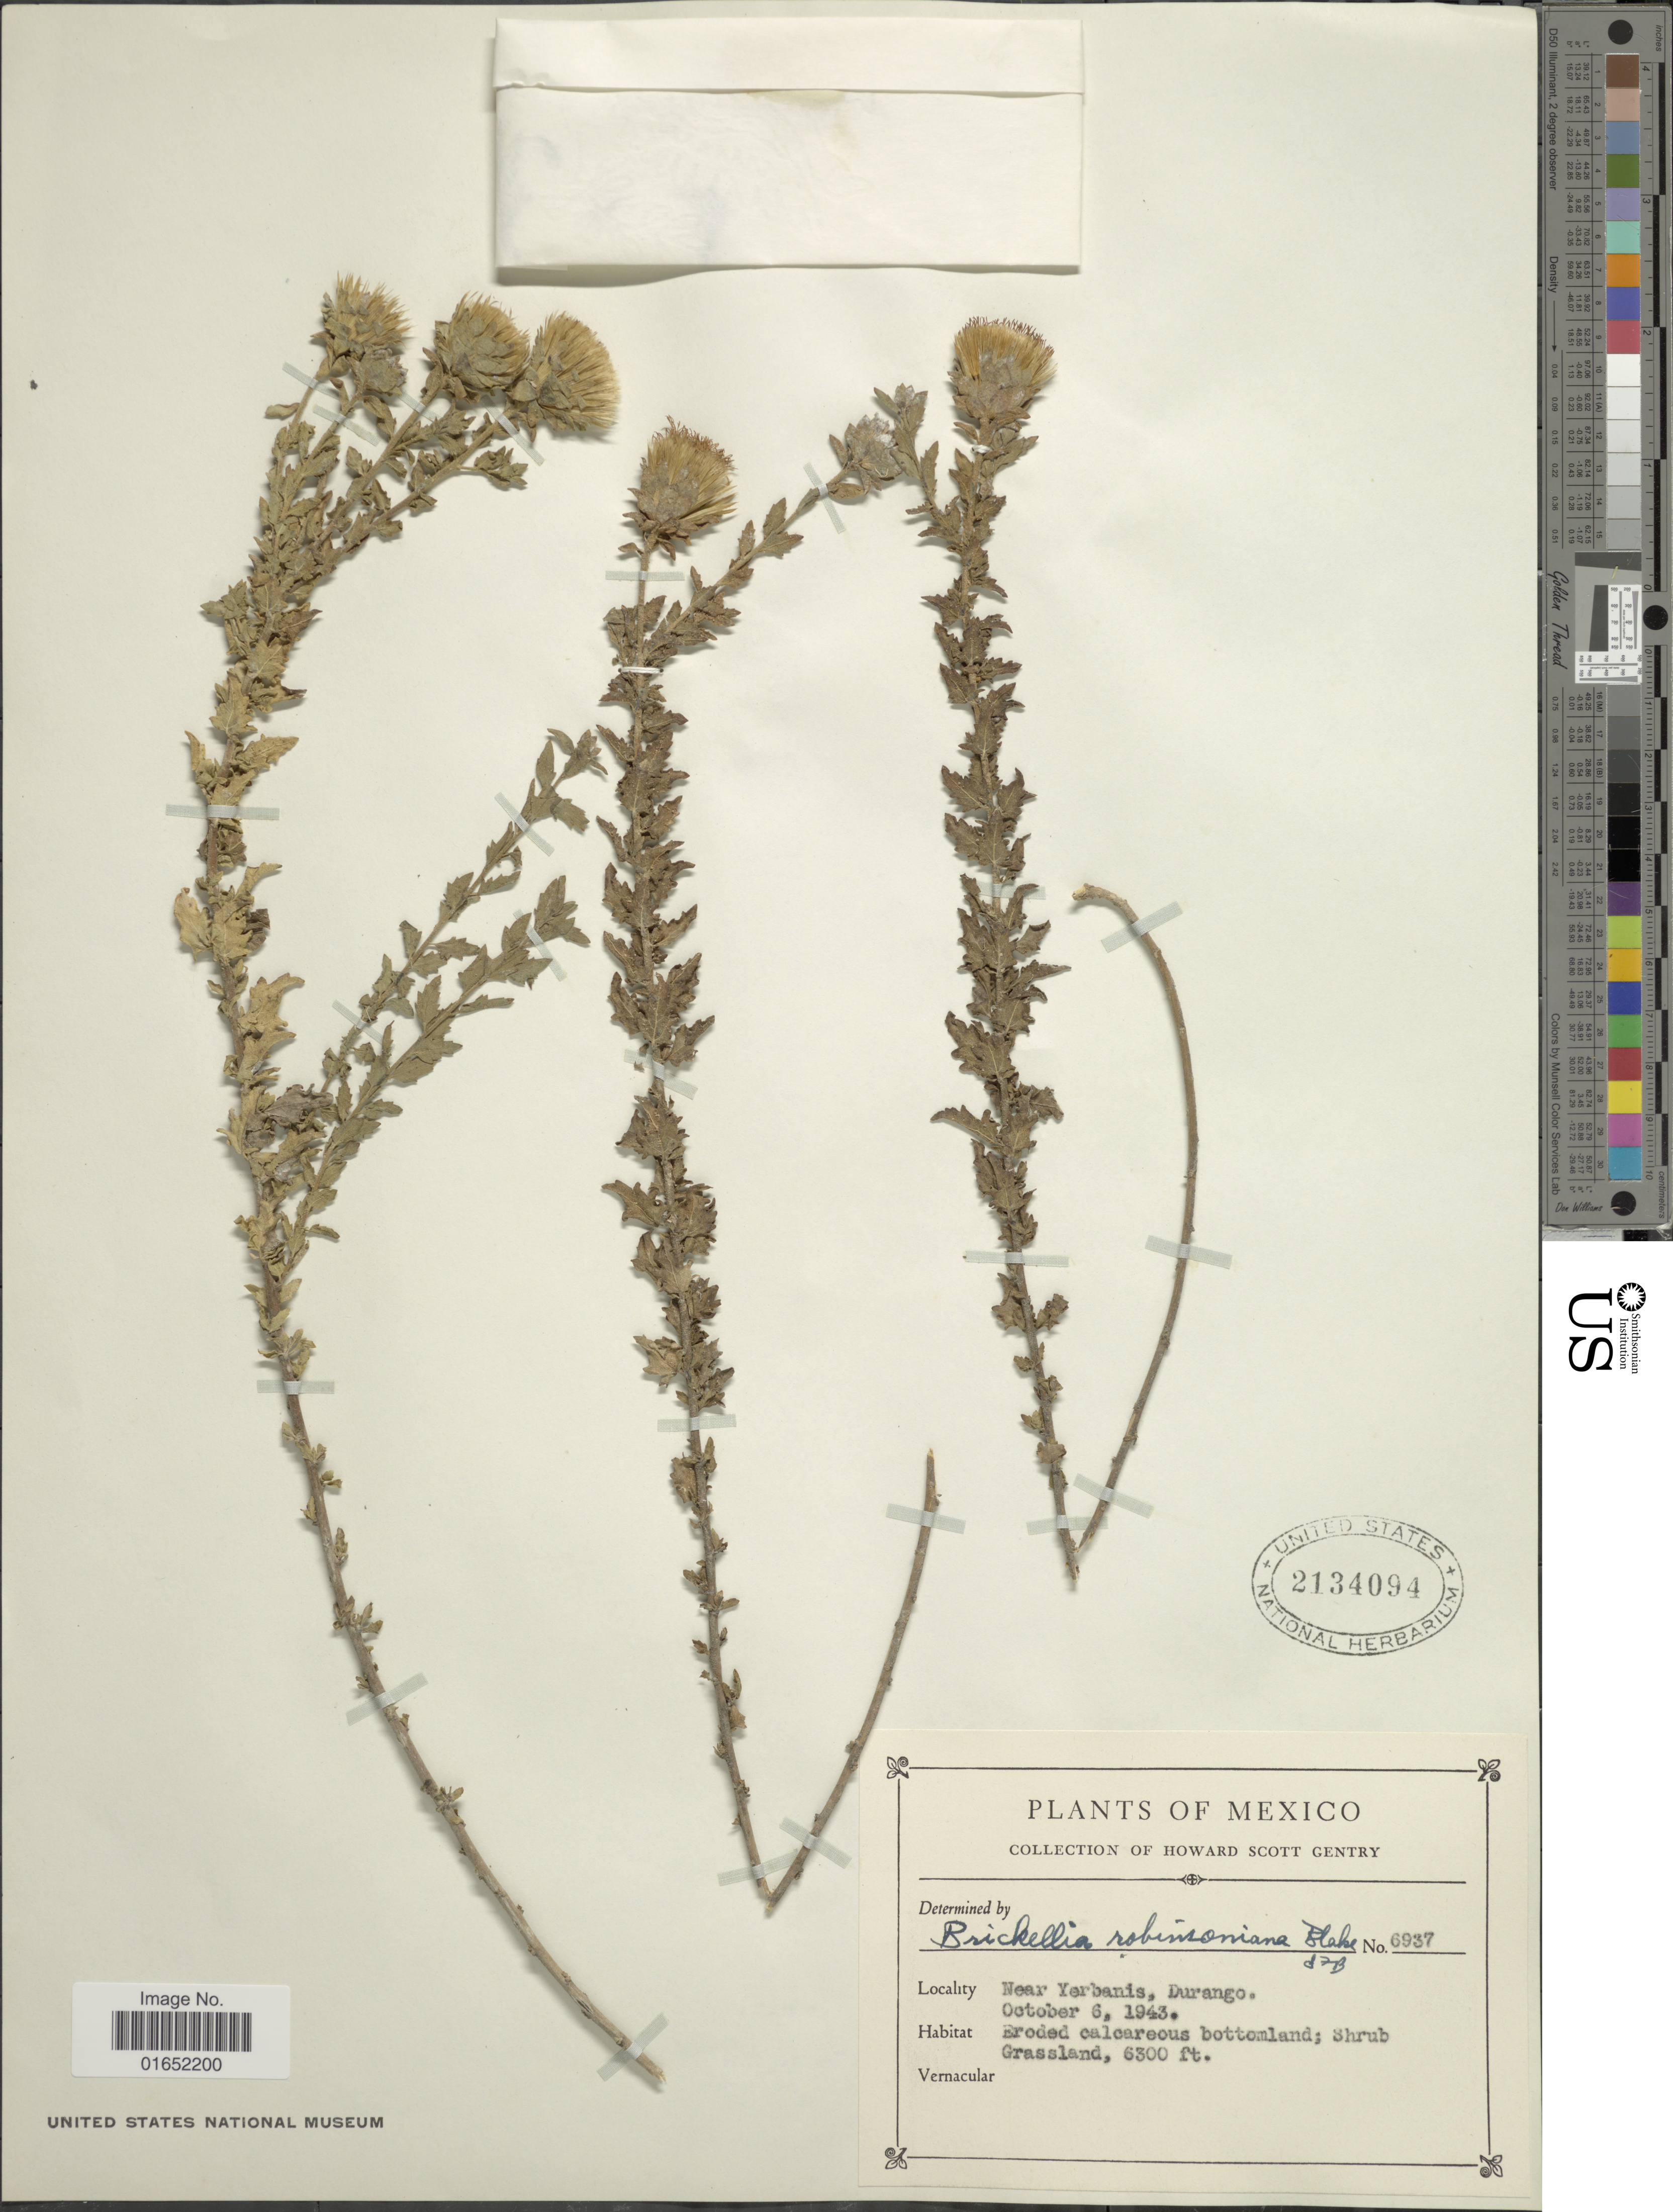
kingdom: Plantae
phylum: Tracheophyta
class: Magnoliopsida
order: Asterales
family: Asteraceae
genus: Brickellia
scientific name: Brickellia robinsoniana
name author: S.F. Blake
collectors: H. S. Gentry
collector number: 6937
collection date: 1943-10-06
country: Mexico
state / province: Durango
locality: Near Yerbanis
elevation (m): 1920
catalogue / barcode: US 2134094